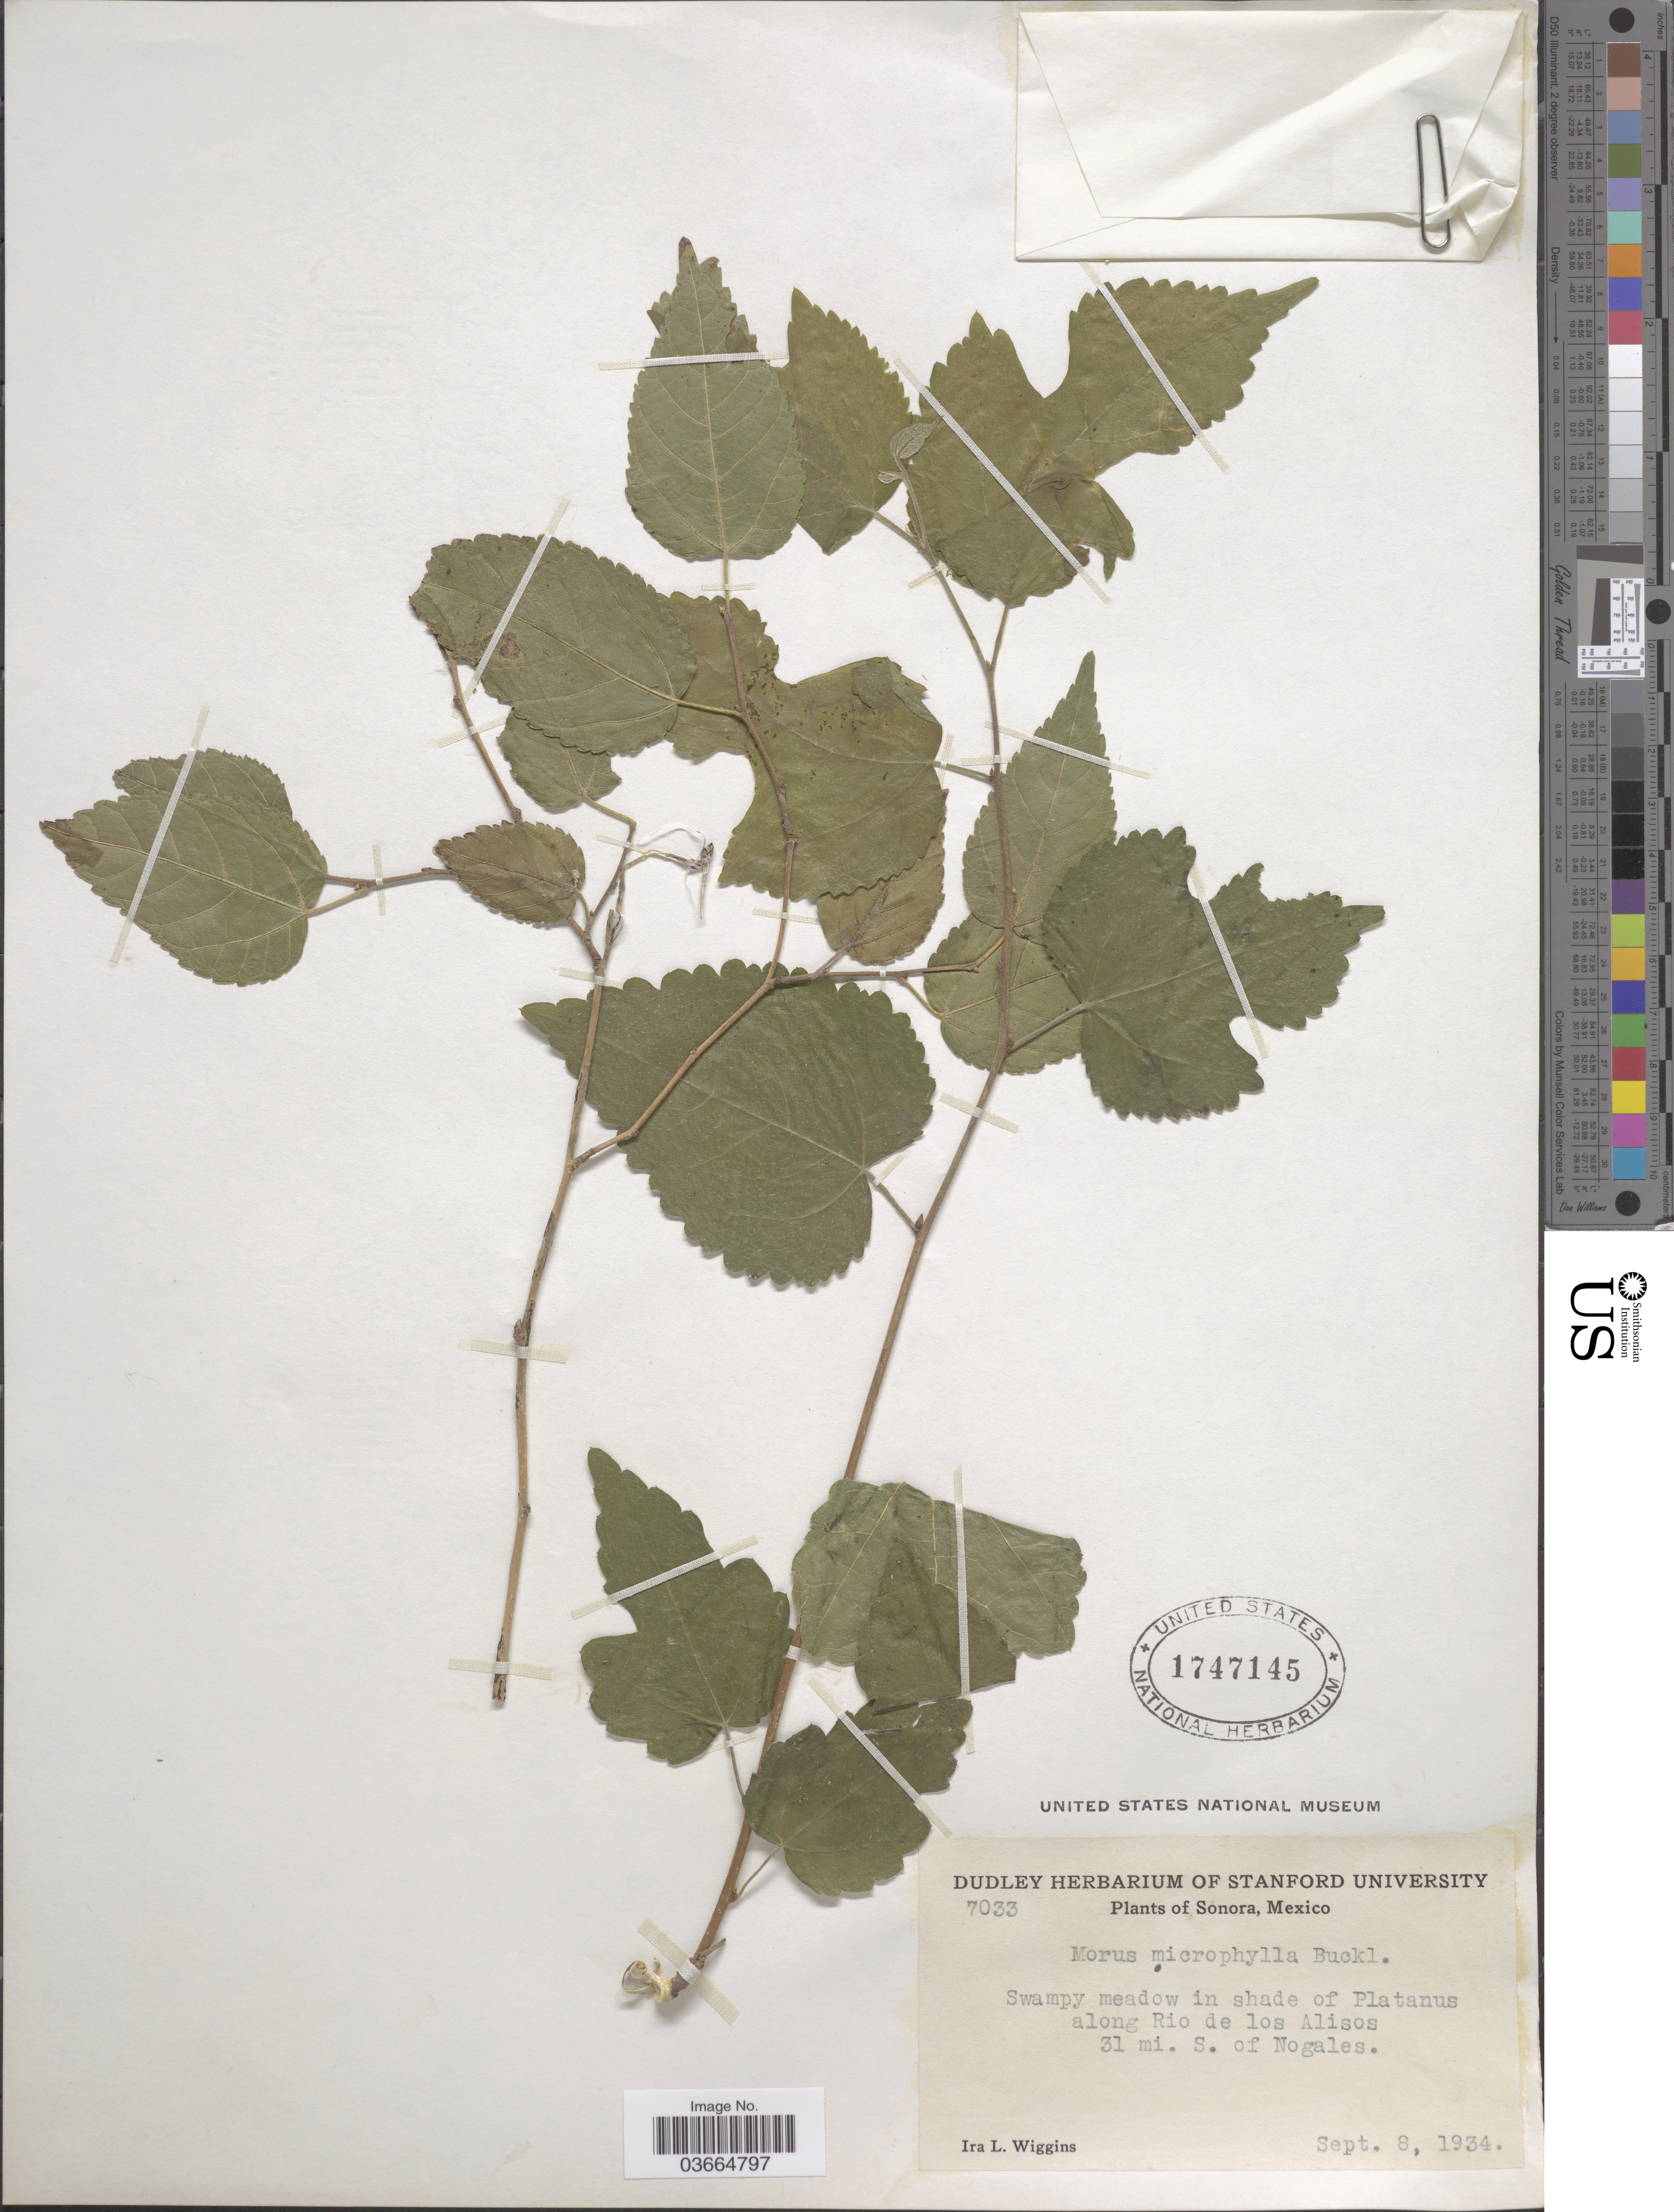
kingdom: Plantae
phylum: Tracheophyta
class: Magnoliopsida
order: Rosales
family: Moraceae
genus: Morus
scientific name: Morus microphylla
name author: Buckley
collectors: I. L. Wiggins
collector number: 7033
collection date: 1934-09-08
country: Mexico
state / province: Sonora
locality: Swampy meadow in shade of Platanus along Rio de los Alisos 31 mi. S. of Nogales.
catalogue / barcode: US 1747145